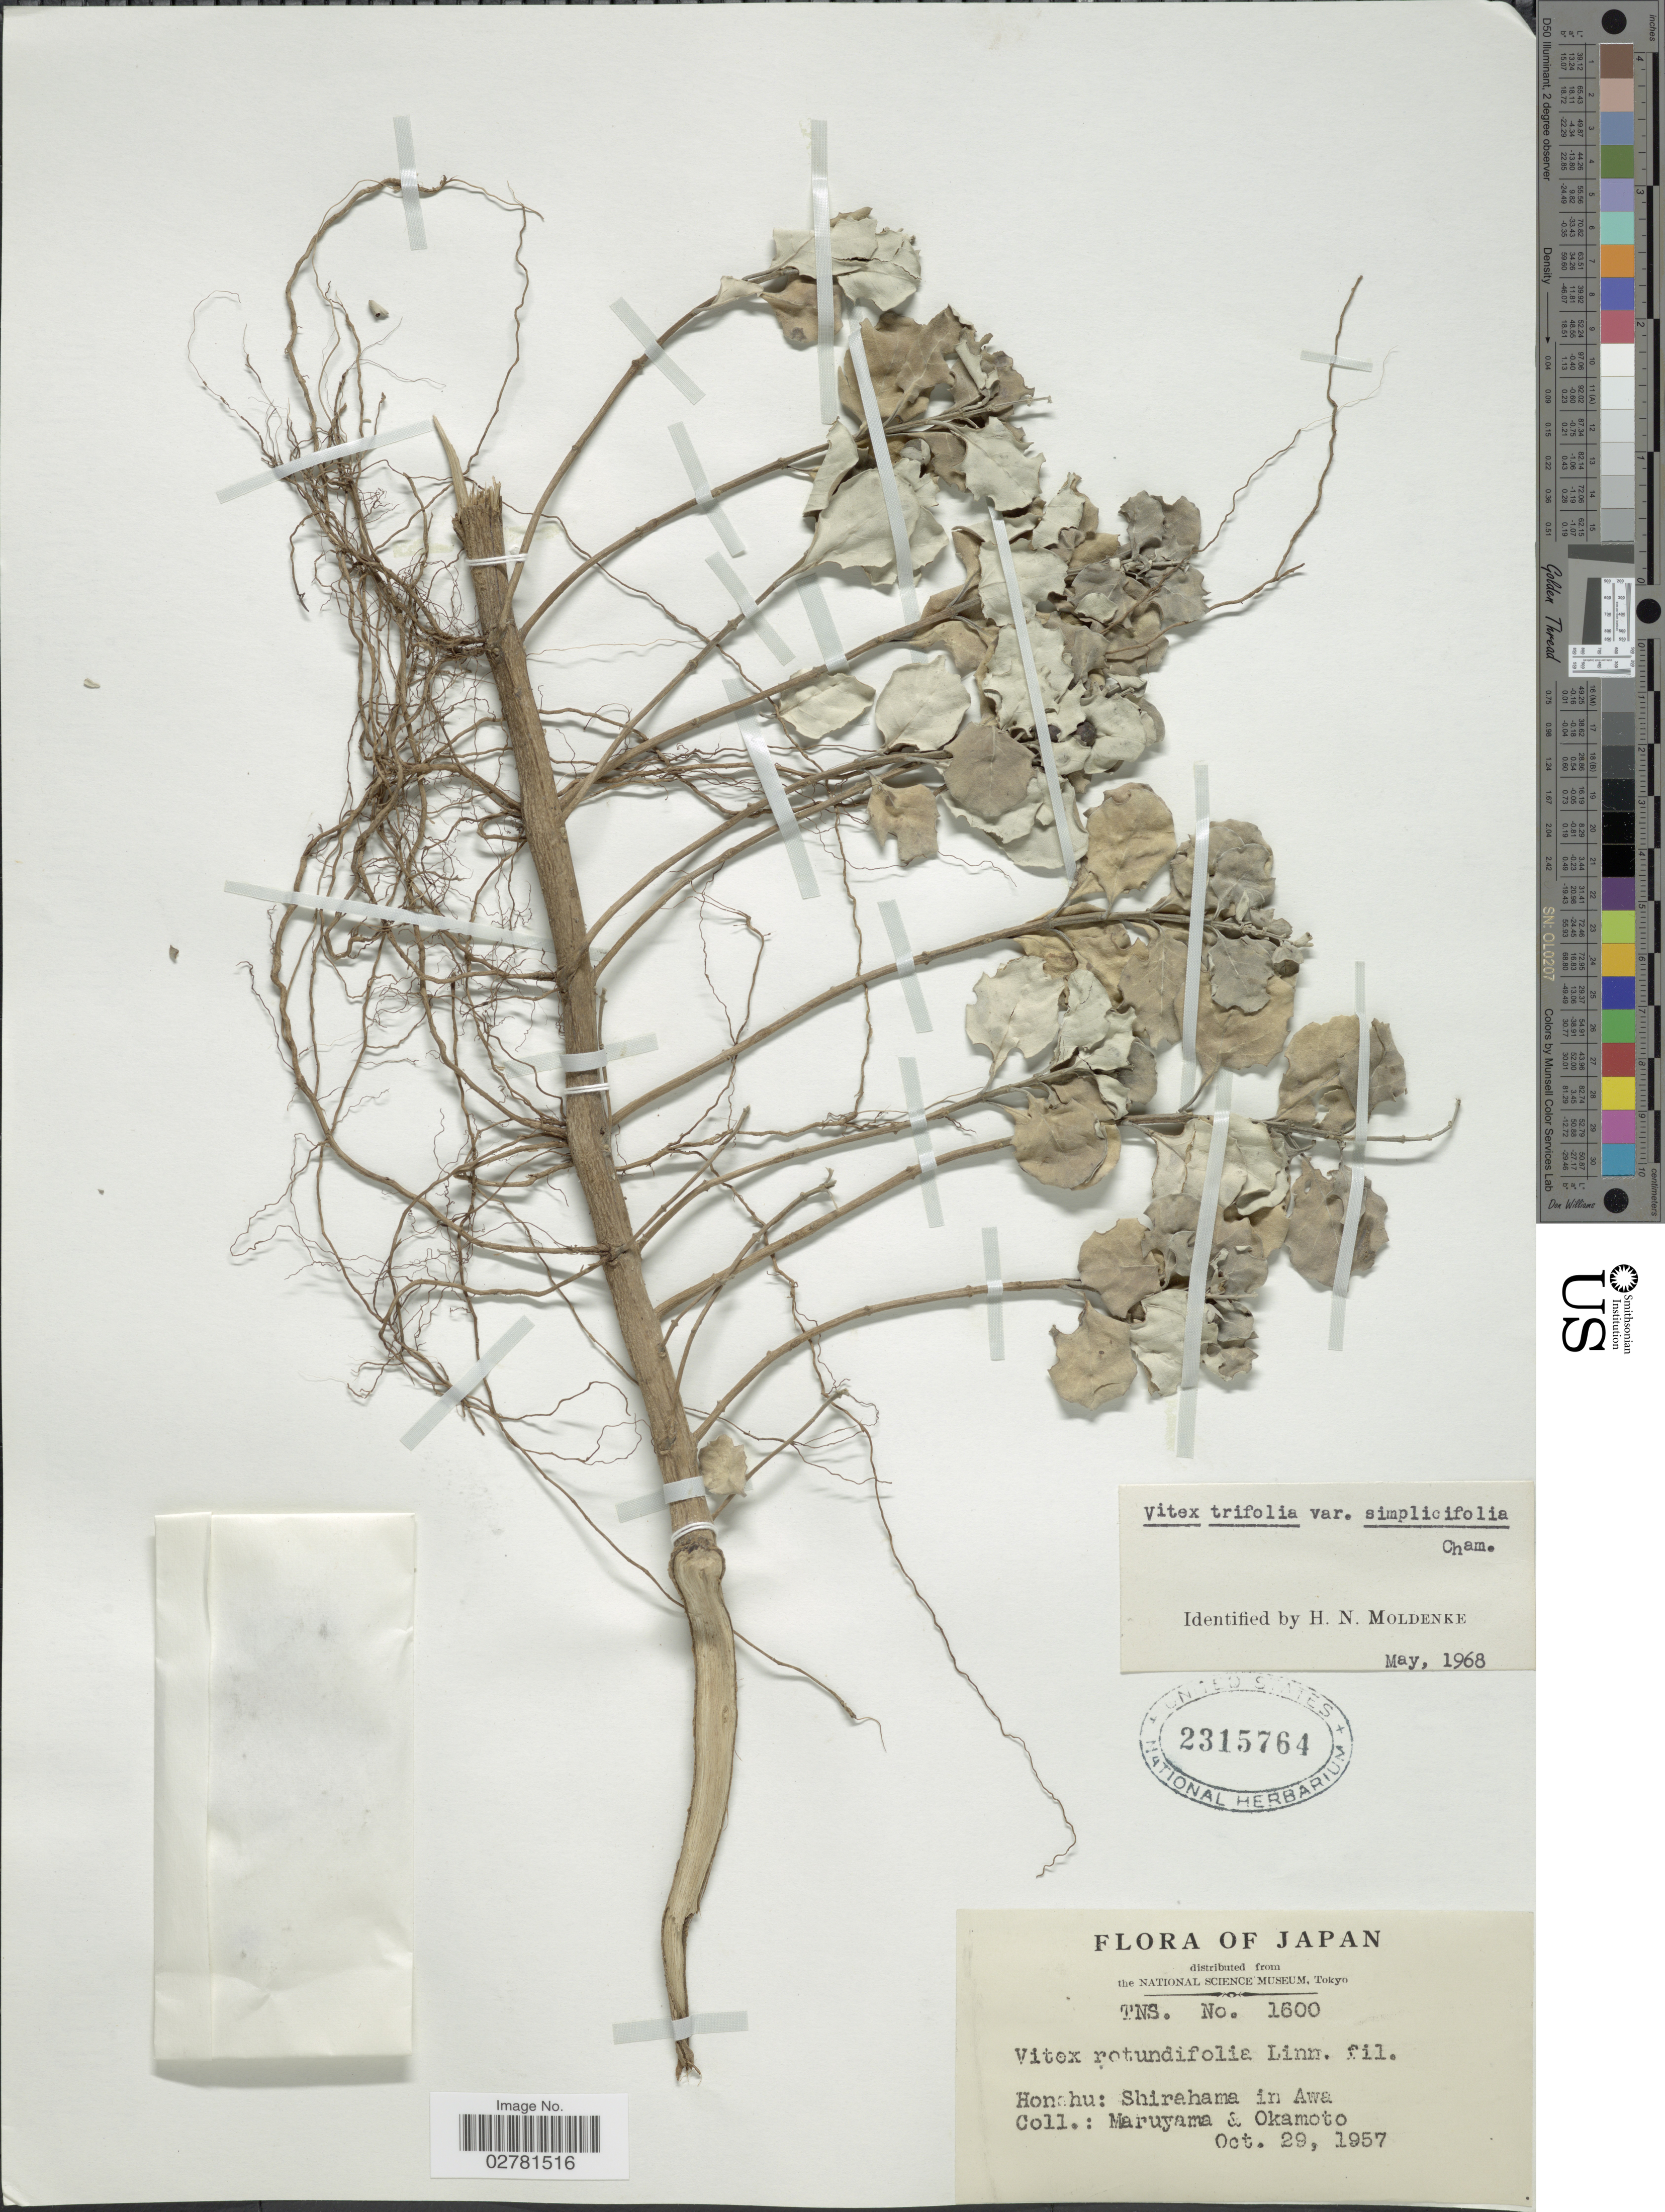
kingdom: Plantae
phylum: Tracheophyta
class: Magnoliopsida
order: Lamiales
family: Lamiaceae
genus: Vitex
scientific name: Vitex trifoliata var. simplicifolia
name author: Cham.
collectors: Maruyama & Okamoto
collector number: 1600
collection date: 1957-10-29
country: Japan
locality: Honshu: Shirahama in Awa.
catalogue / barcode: US 2315764